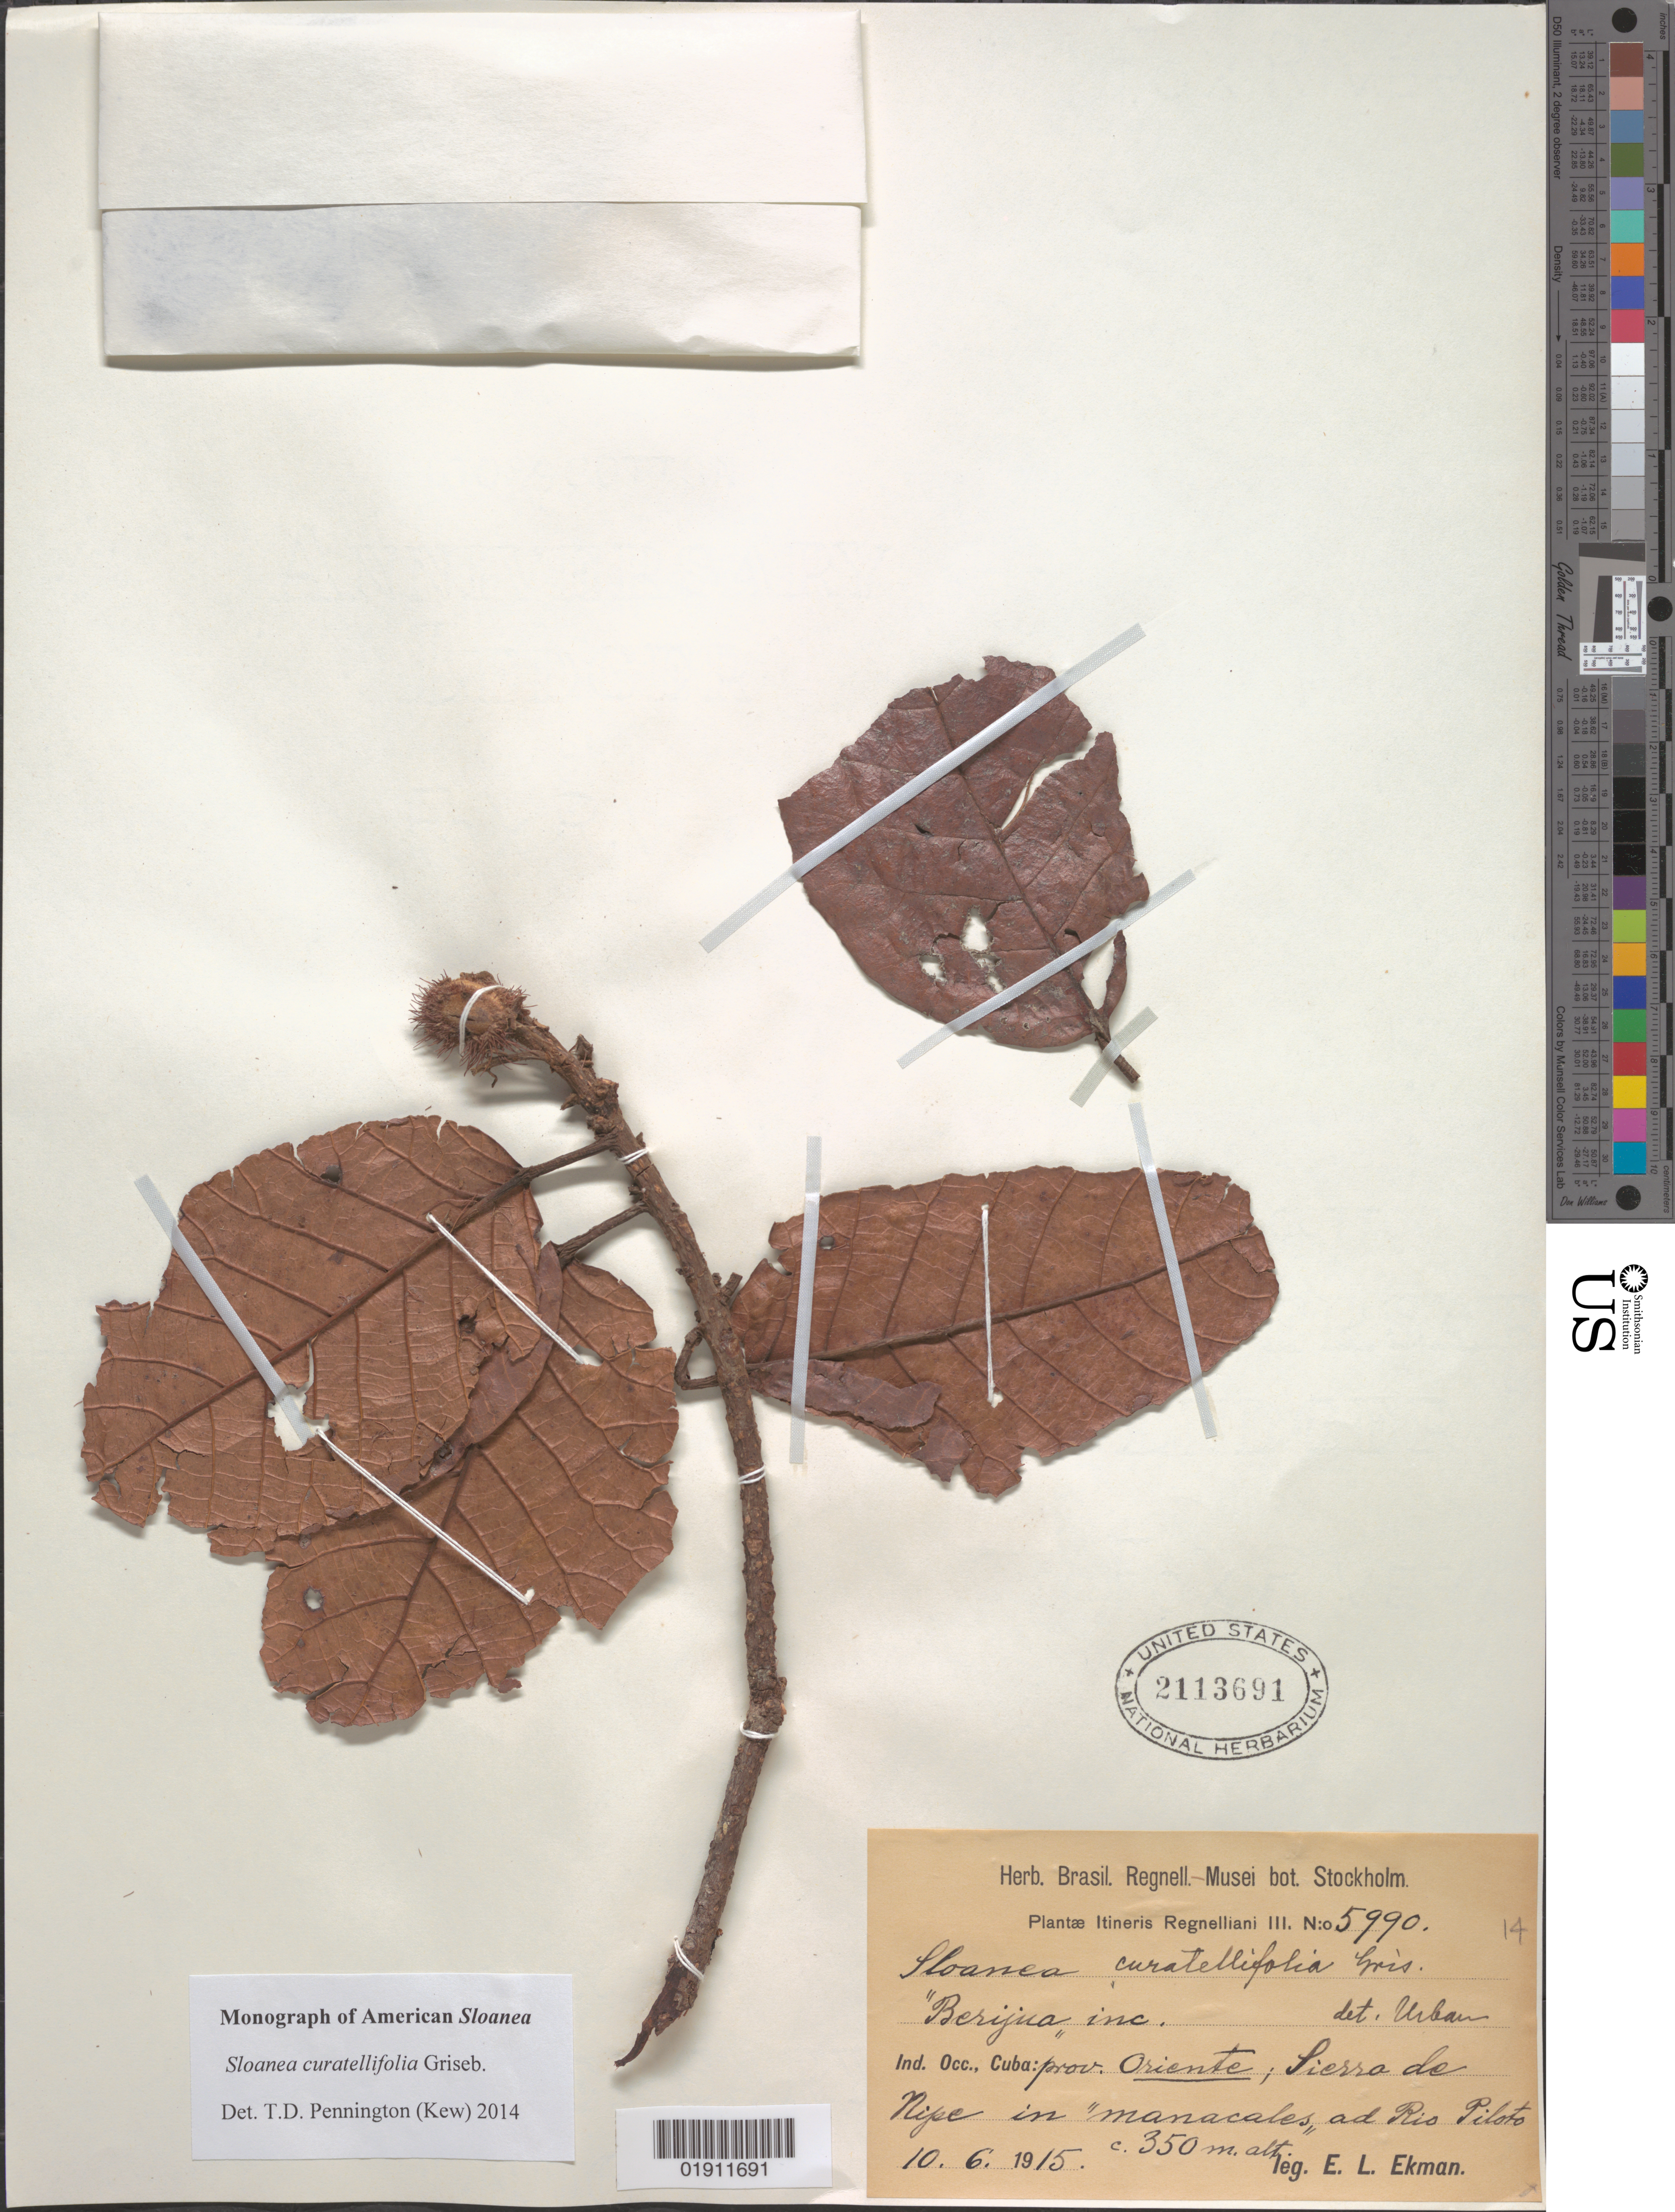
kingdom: Plantae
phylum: Tracheophyta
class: Magnoliopsida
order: Oxalidales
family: Elaeocarpaceae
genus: Sloanea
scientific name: Sloanea curatellifolia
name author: Griseb.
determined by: Pennington, T. D., (K)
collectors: E. L. Ekman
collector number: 5990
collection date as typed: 10. 6. 1915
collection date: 1915-06-10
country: Cuba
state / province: Santiago de Cuba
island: Cuba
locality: Prov. Oriente [Santiago de Cuba], Sierra de Nipe, ad Rio Piloto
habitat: In manacales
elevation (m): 350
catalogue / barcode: US 2113691